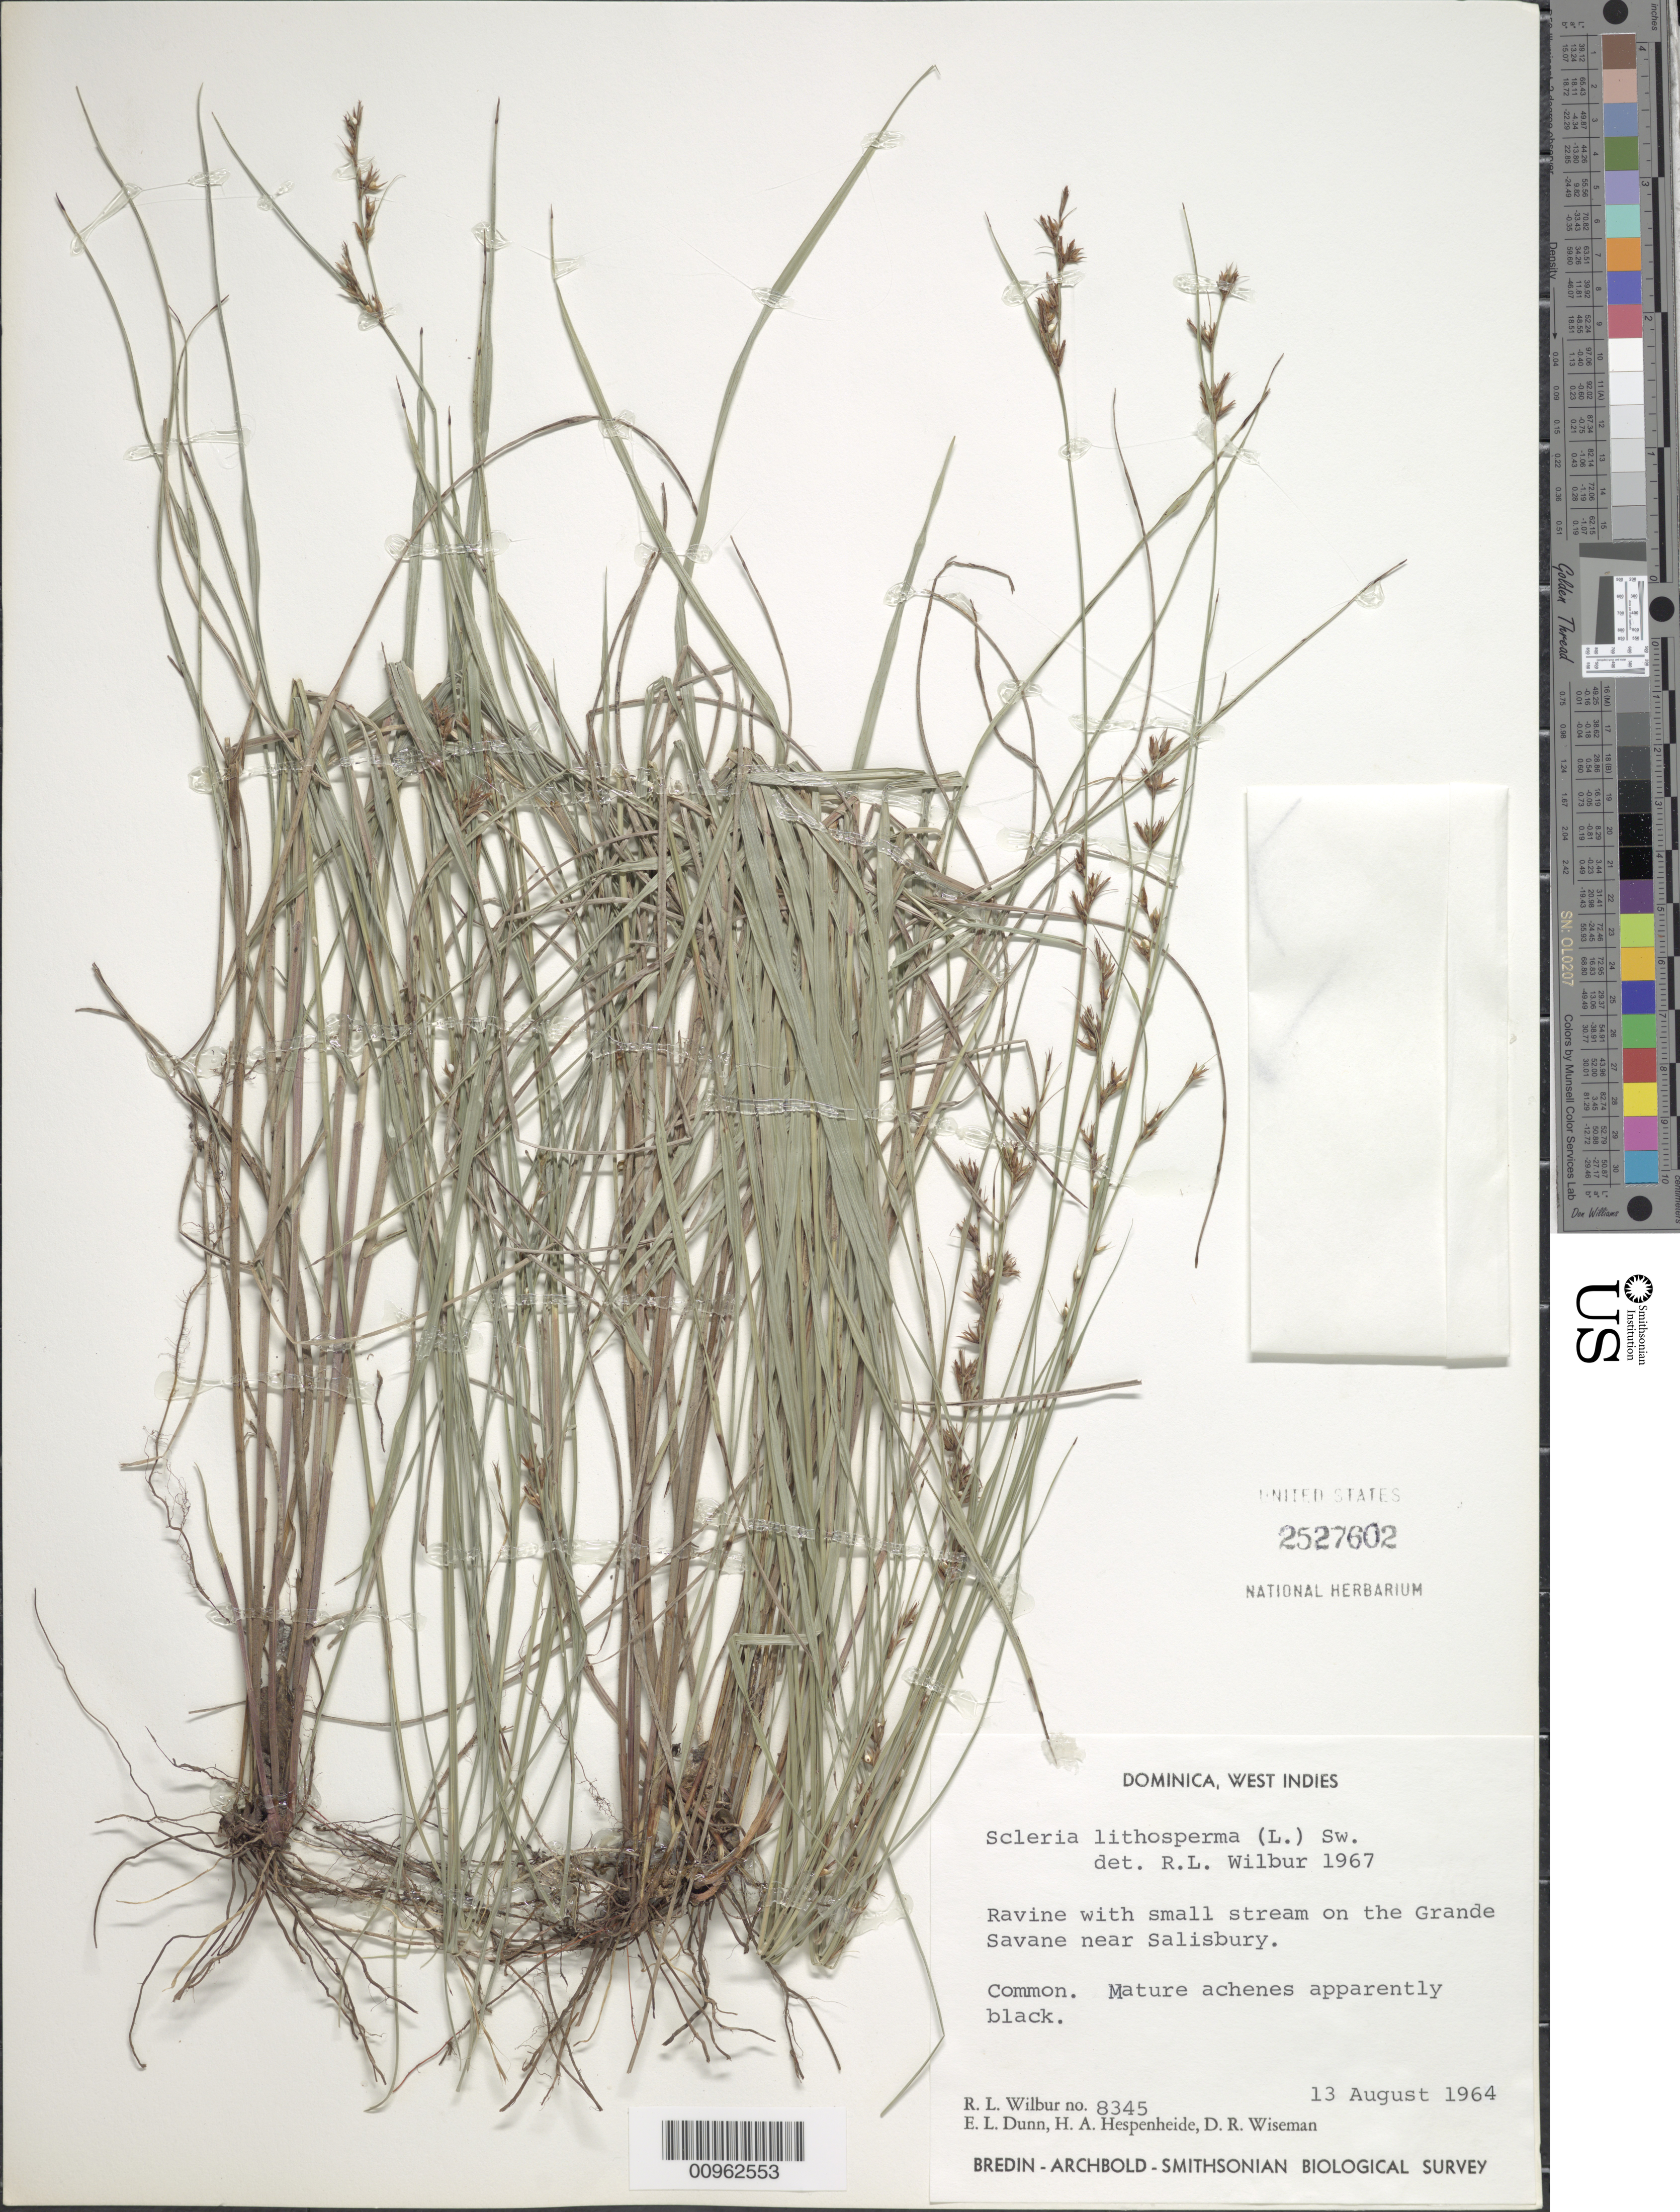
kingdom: Plantae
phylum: Tracheophyta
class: Liliopsida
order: Poales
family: Cyperaceae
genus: Scleria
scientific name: Scleria lithosperma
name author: (L.) Sw.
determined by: Wilbur, R. L.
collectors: R. L. Wilbur, E. Dunn, H. A. Hespenheide & D. R. Wiseman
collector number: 8345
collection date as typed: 13 Aug 1964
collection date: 1964-08-13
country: Dominica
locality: On the Grande Savane near Salisbury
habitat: Ravine with small stream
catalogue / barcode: US 2527602